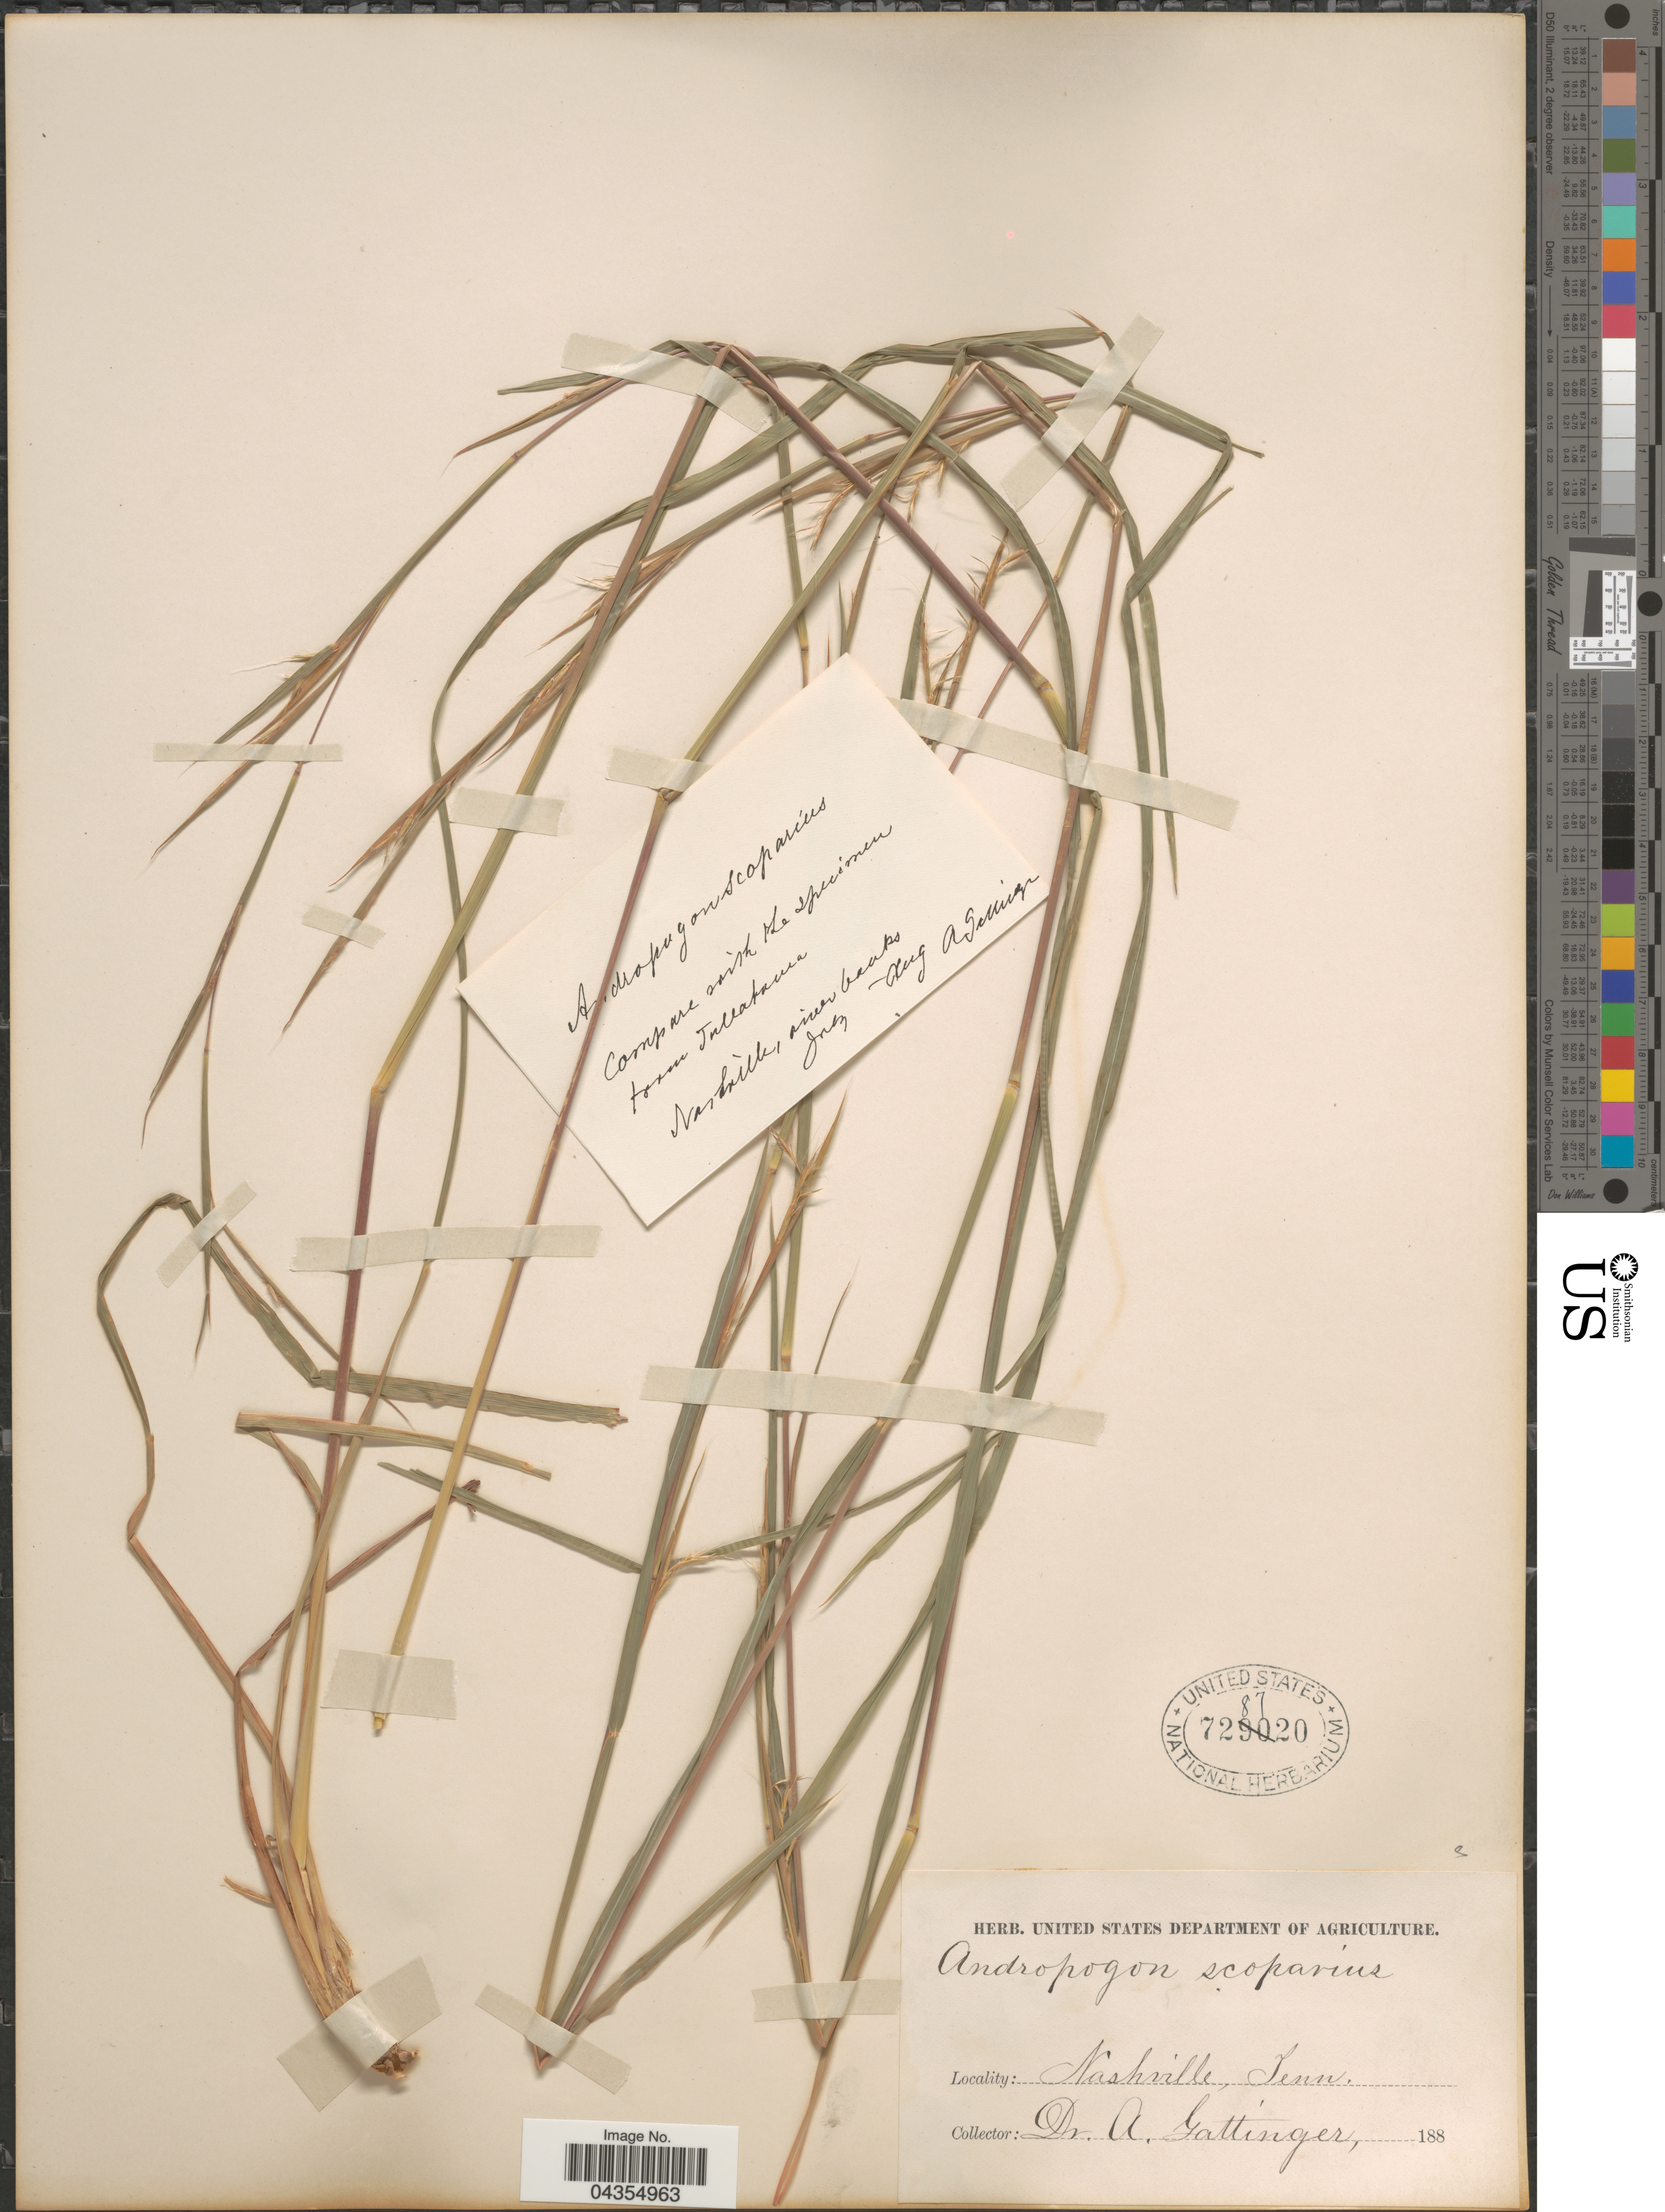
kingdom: Plantae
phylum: Tracheophyta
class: Liliopsida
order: Poales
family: Poaceae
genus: Schizachyrium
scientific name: Schizachyrium sanguineum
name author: (Retz.) Alston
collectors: A. Gattinger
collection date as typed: July - Aug 188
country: United States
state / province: Tennessee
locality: Town Tullahoma. Nashville.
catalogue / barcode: US 728720